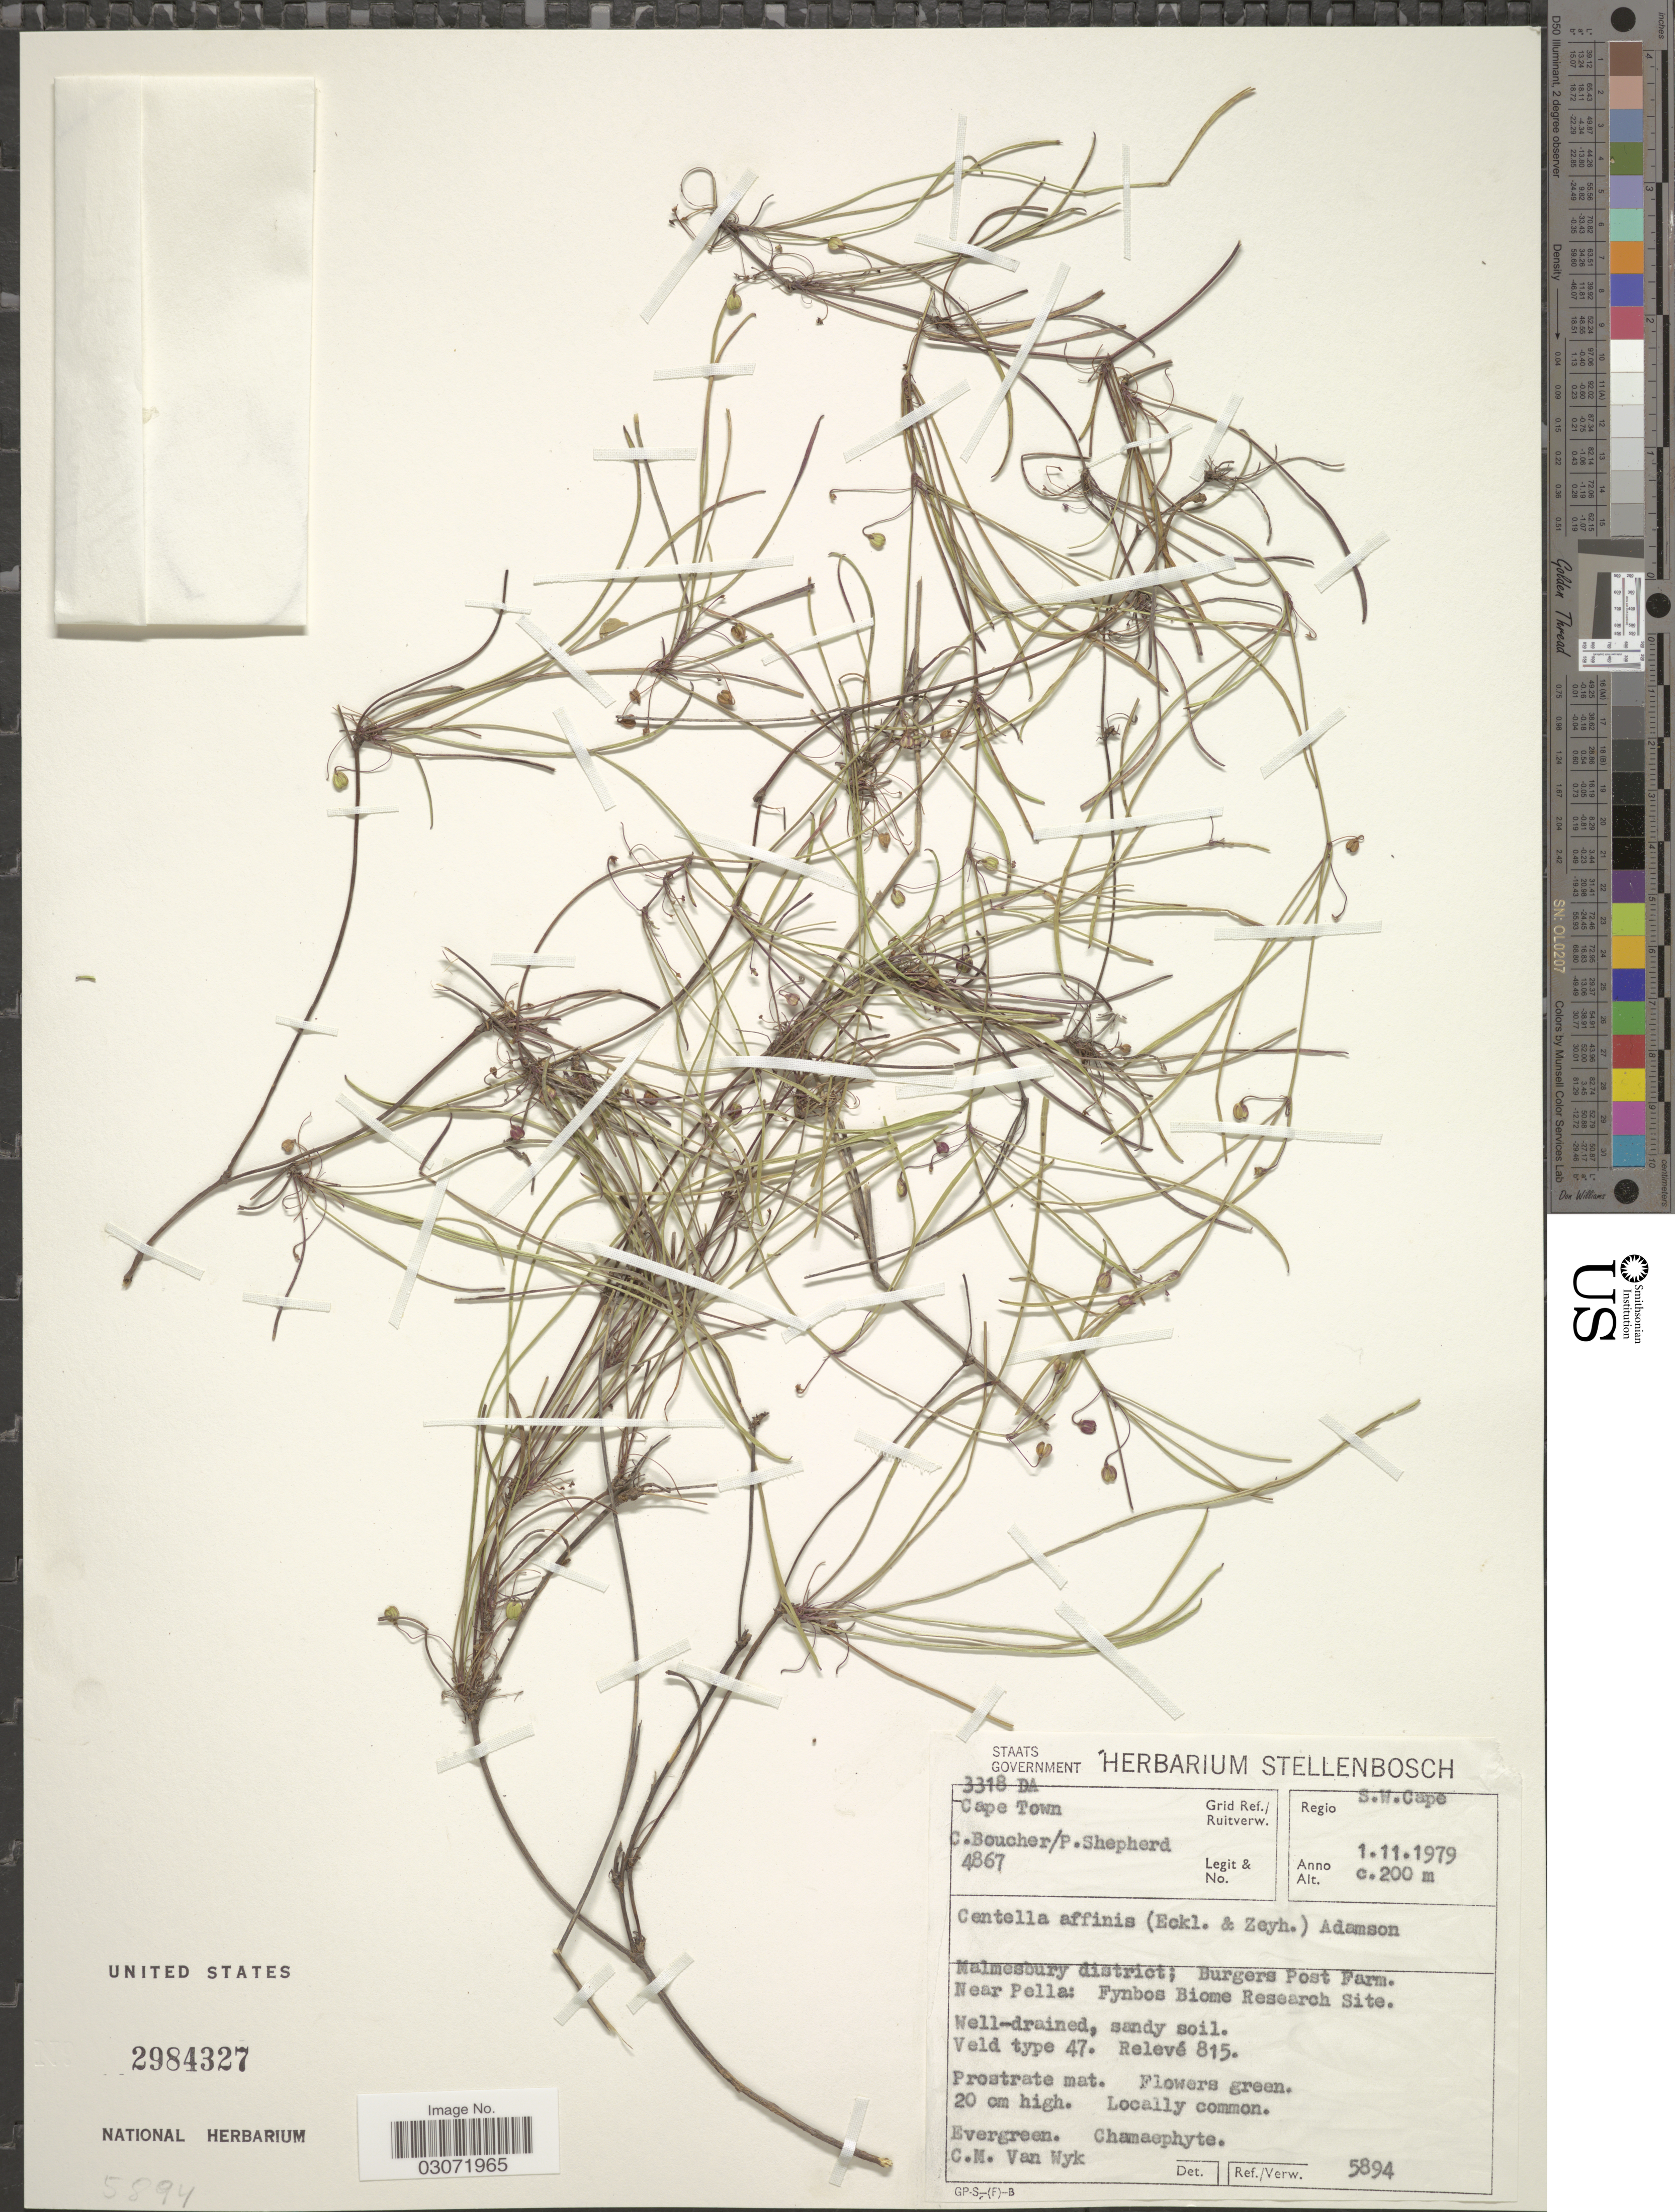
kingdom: Plantae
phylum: Tracheophyta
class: Magnoliopsida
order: Apiales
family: Apiaceae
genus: Centella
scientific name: Centella affinis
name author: (Eckl. & Zeyh.) Adamson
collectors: C. Boucher & P. Shepherd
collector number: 4867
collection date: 1979-11-01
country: South Africa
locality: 3318 DA Cape Town. Grid Ref./Ruitverw. Regio S.W. Cape. Walmesbury district; Burgers Post Farm. Bear Pella: Fynbos Biome Research Site.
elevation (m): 200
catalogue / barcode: US 2984327